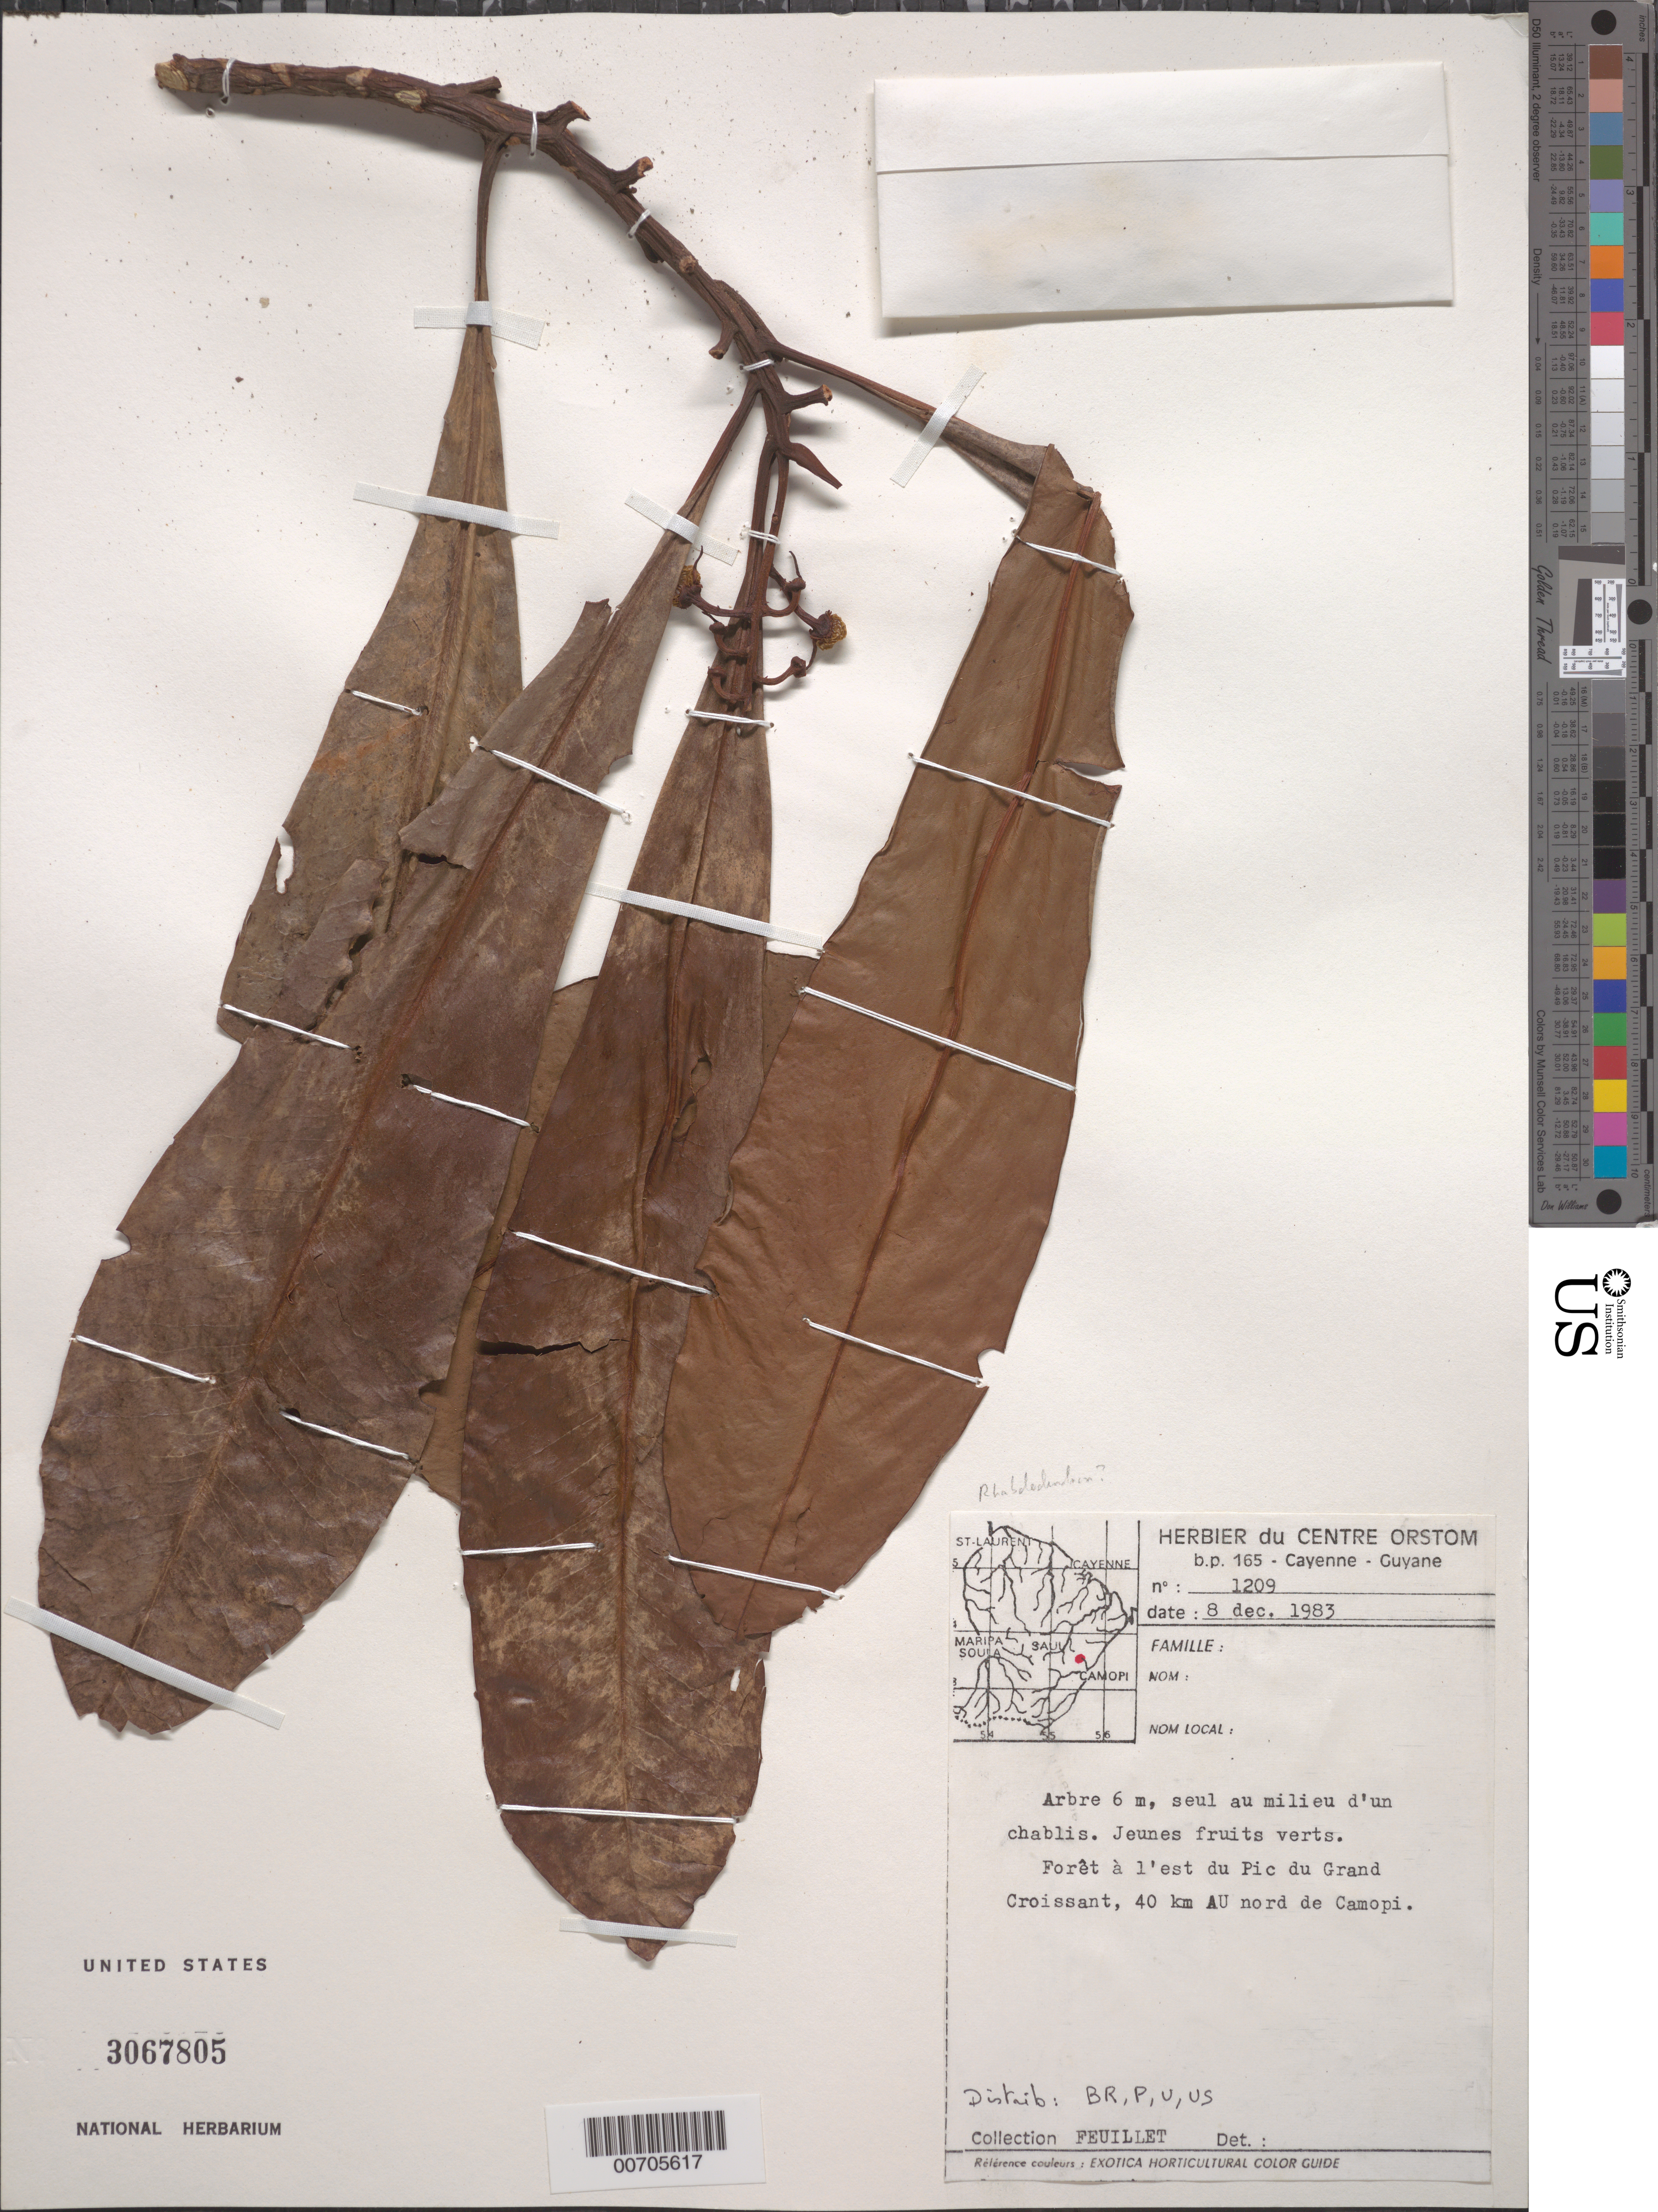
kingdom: Plantae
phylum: Tracheophyta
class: Magnoliopsida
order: Caryophyllales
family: Rhabdodendraceae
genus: Rhabdodendron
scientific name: Rhabdodendron sp.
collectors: C. Feuillet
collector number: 1209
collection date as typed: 8-Dec-83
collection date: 1983-12-08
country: French Guiana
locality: Pic du Grand Croissant, 40 km N of Camopi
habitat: Forest, seul au milieu d'un chablis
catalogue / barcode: US 3067805